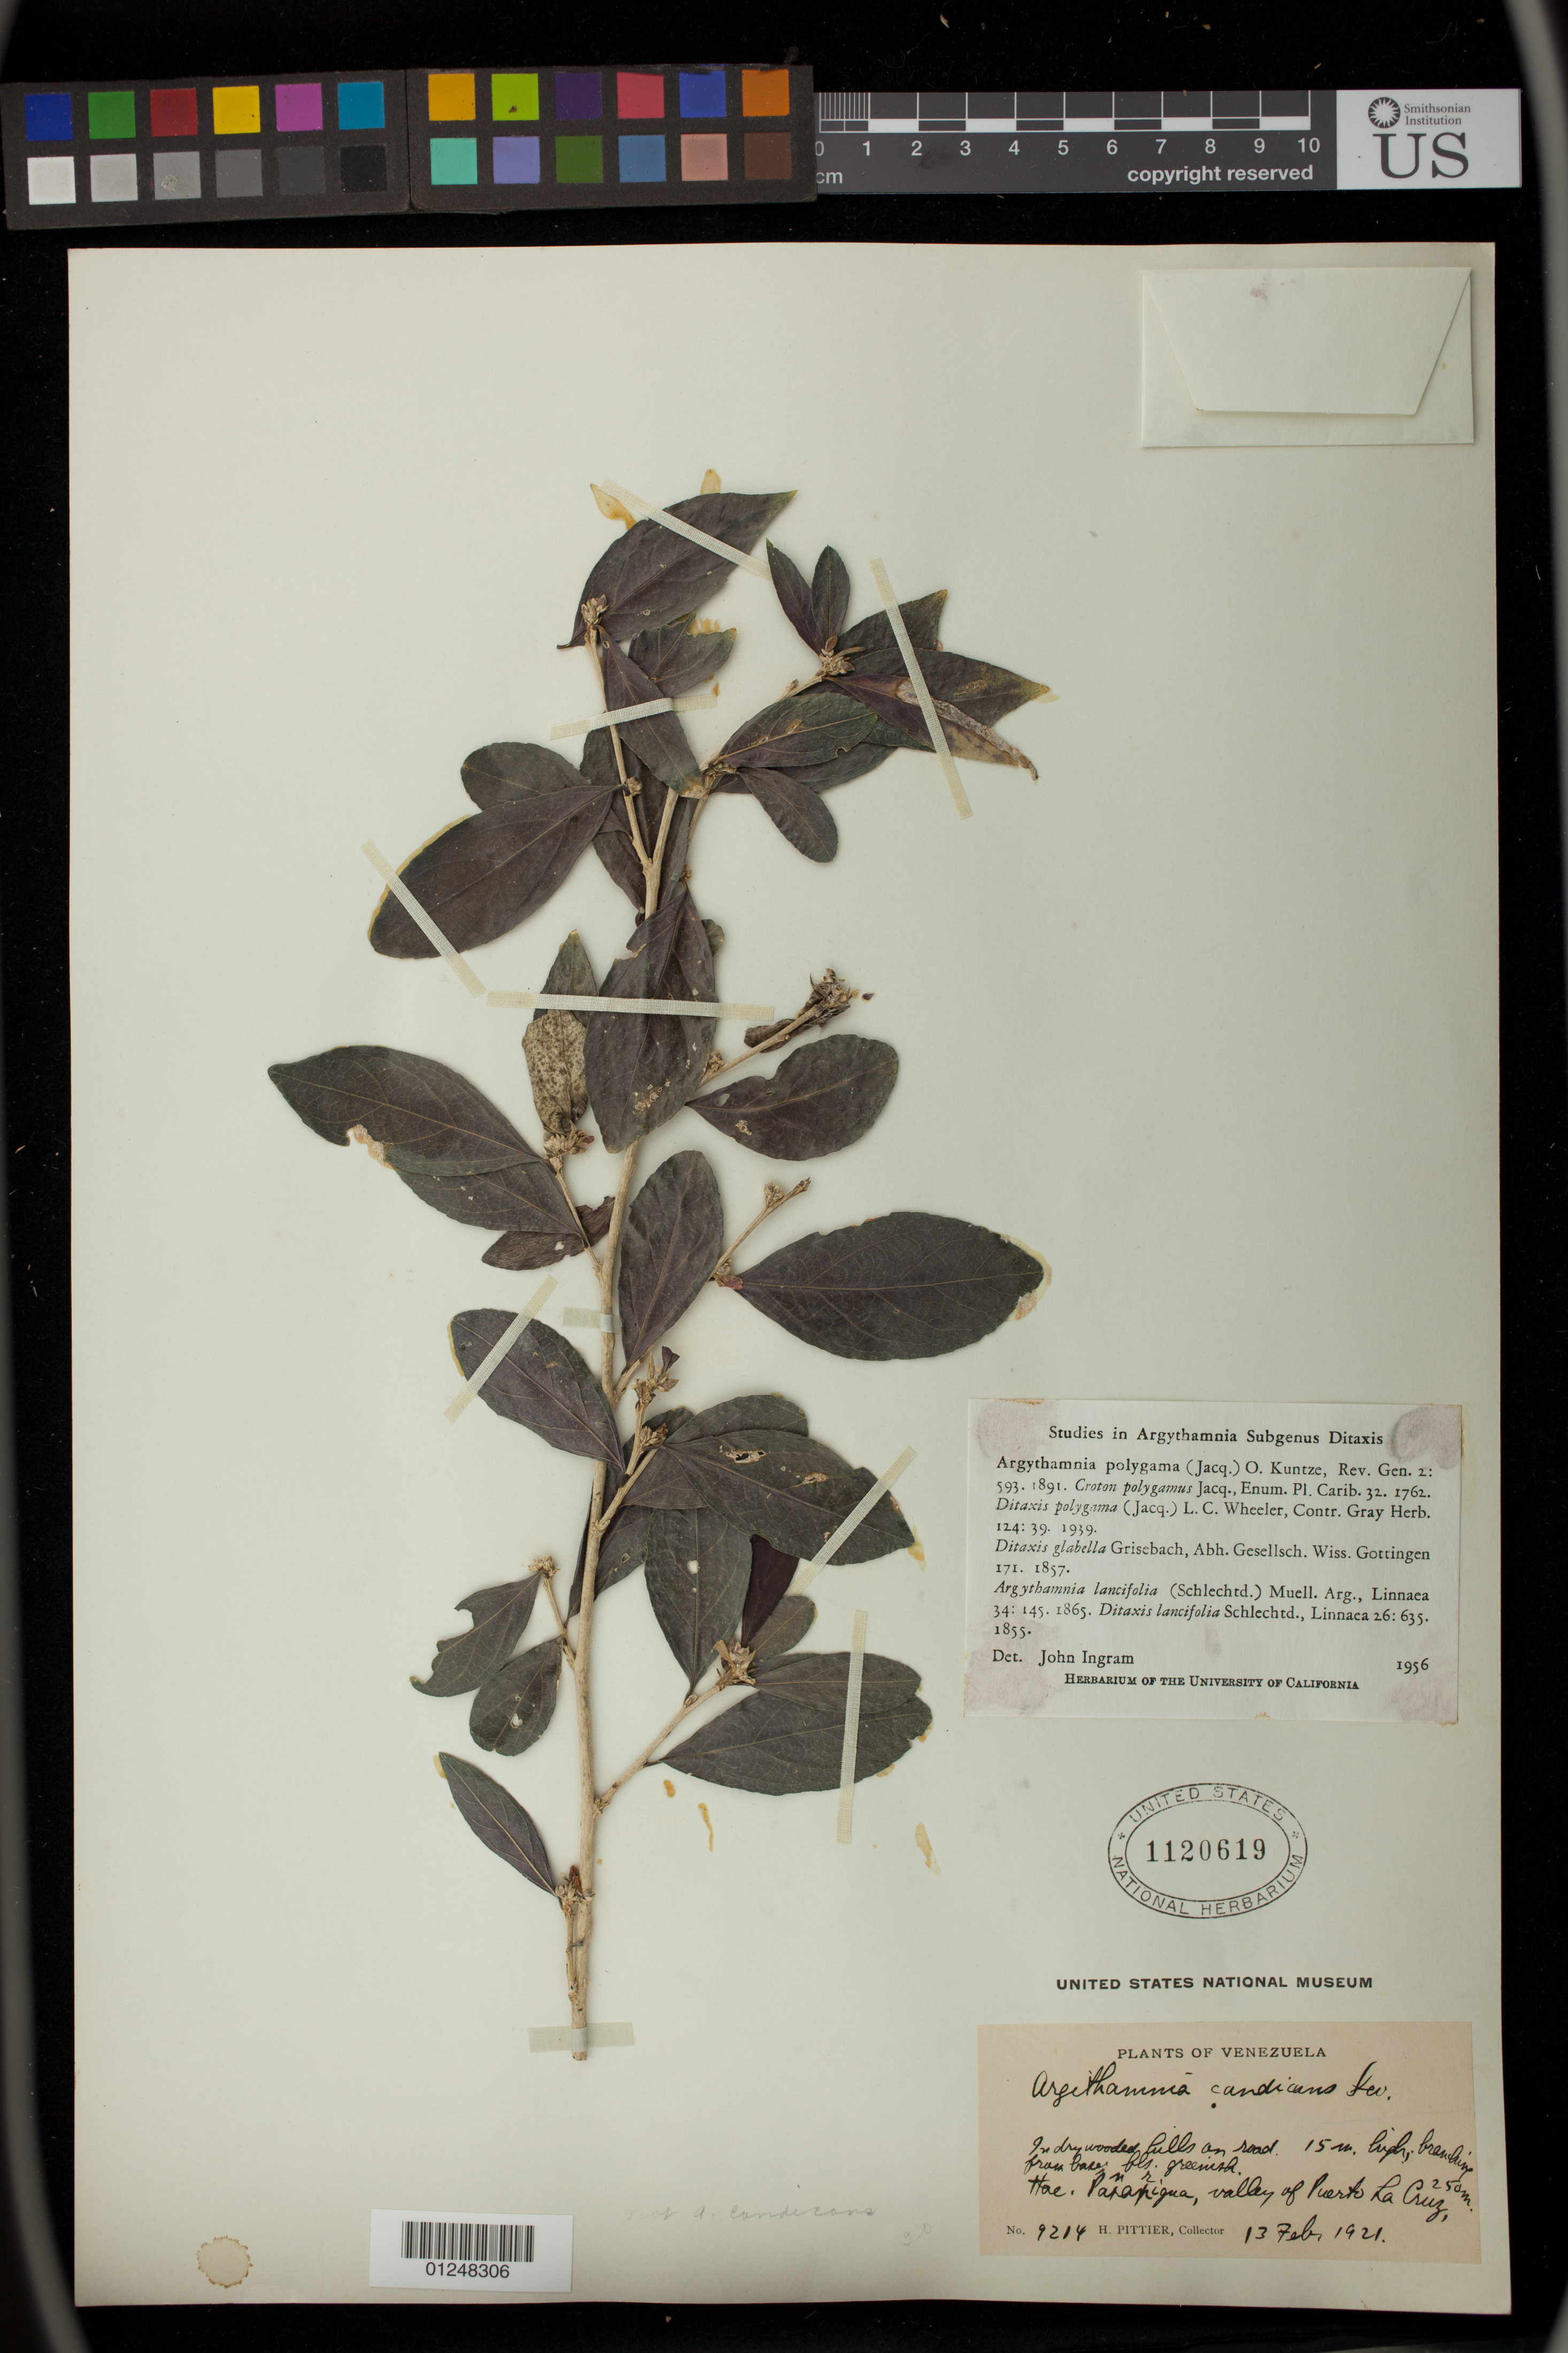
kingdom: Plantae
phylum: Tracheophyta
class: Magnoliopsida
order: Malpighiales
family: Euphorbiaceae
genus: Argythamnia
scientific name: Argythamnia polygama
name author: (Jacq.) Kuntze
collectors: H. F. Pittier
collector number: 9214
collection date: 1921-02-13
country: Venezuela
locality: Valley of Puerto La Cruz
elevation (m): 250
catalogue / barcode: US 1120619